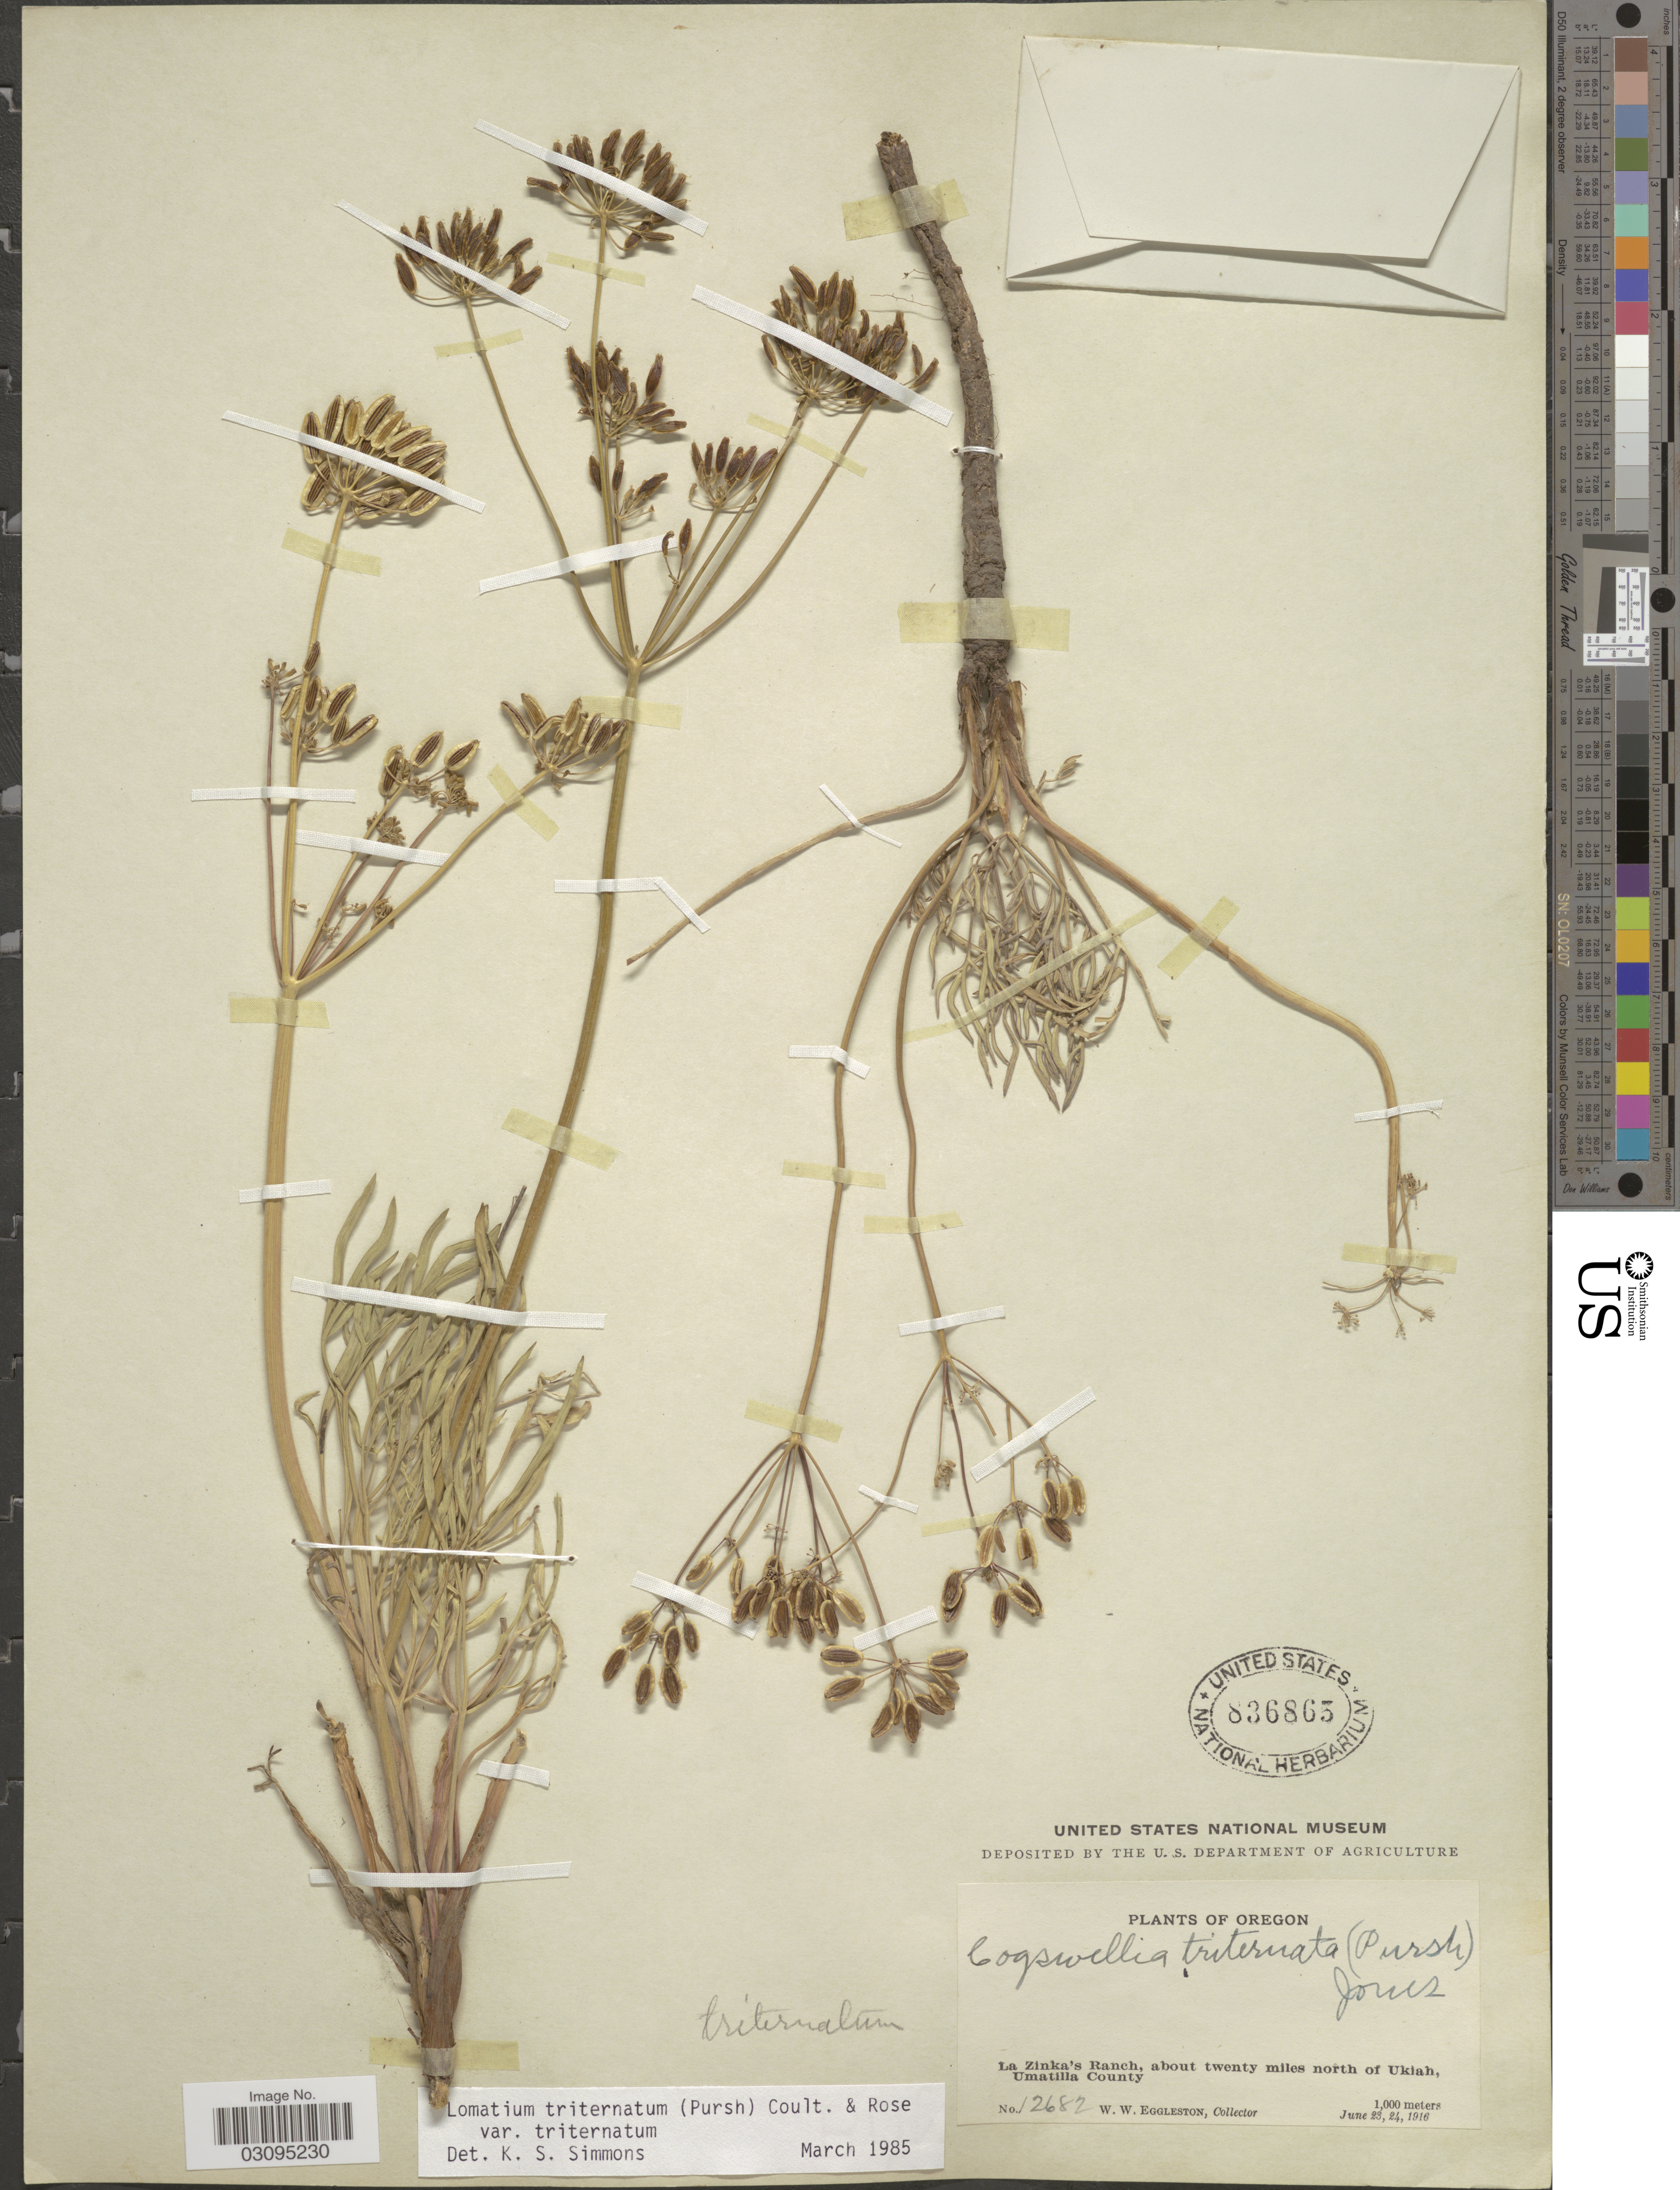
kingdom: Plantae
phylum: Tracheophyta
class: Magnoliopsida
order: Apiales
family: Apiaceae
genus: Lomatium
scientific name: Lomatium triternatum var. triternatum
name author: (Pursh) J.M. Coult. & Rose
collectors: W. W. Eggleston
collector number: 12682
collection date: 1916-06-23/1916-06-24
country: United States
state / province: Oregon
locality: La Zinka's Ranch, about twenty miles north of Ukiah, Umatilla County.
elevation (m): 1000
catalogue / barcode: US 836863